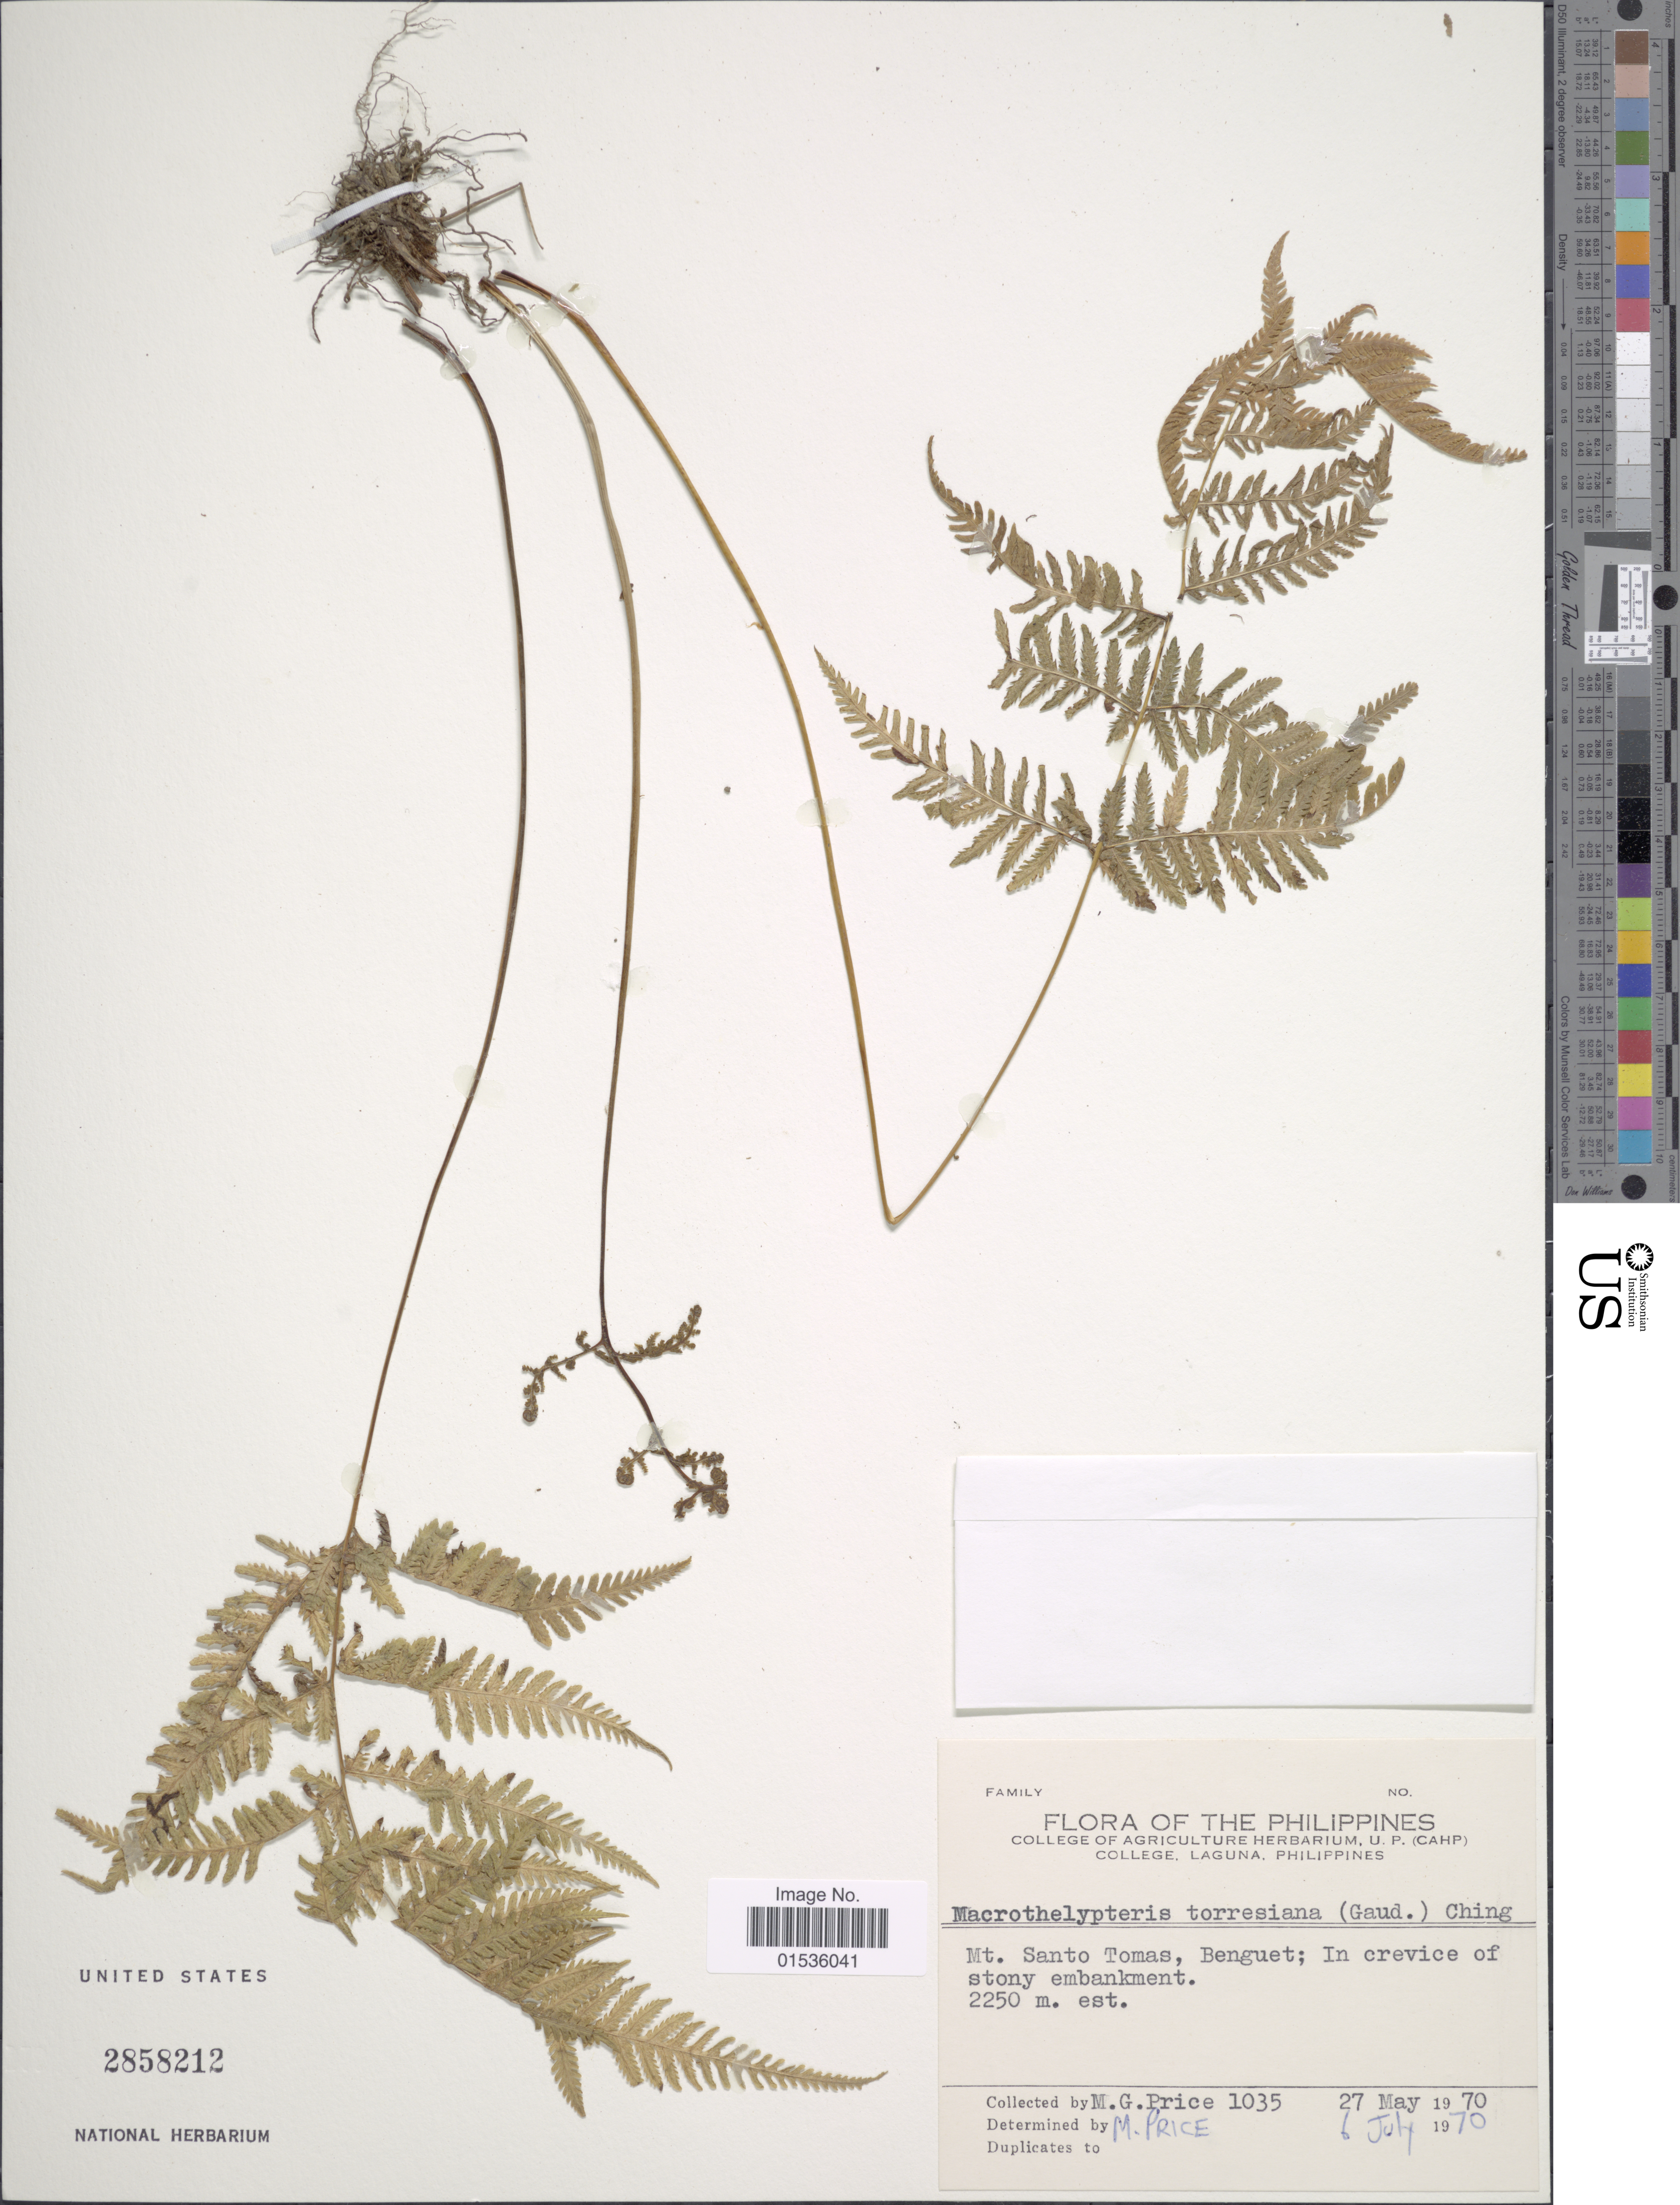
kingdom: Plantae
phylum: Tracheophyta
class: Polypodiopsida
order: Polypodiales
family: Thelypteridaceae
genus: Macrothelypteris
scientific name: Macrothelypteris torresiana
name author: (Gaudich.) Ching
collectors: M. G. Price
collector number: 1035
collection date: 1970-05-27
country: Philippines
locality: Philippines, Mt. Santo Tomas, Benguet.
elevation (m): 2250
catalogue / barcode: US 2858212